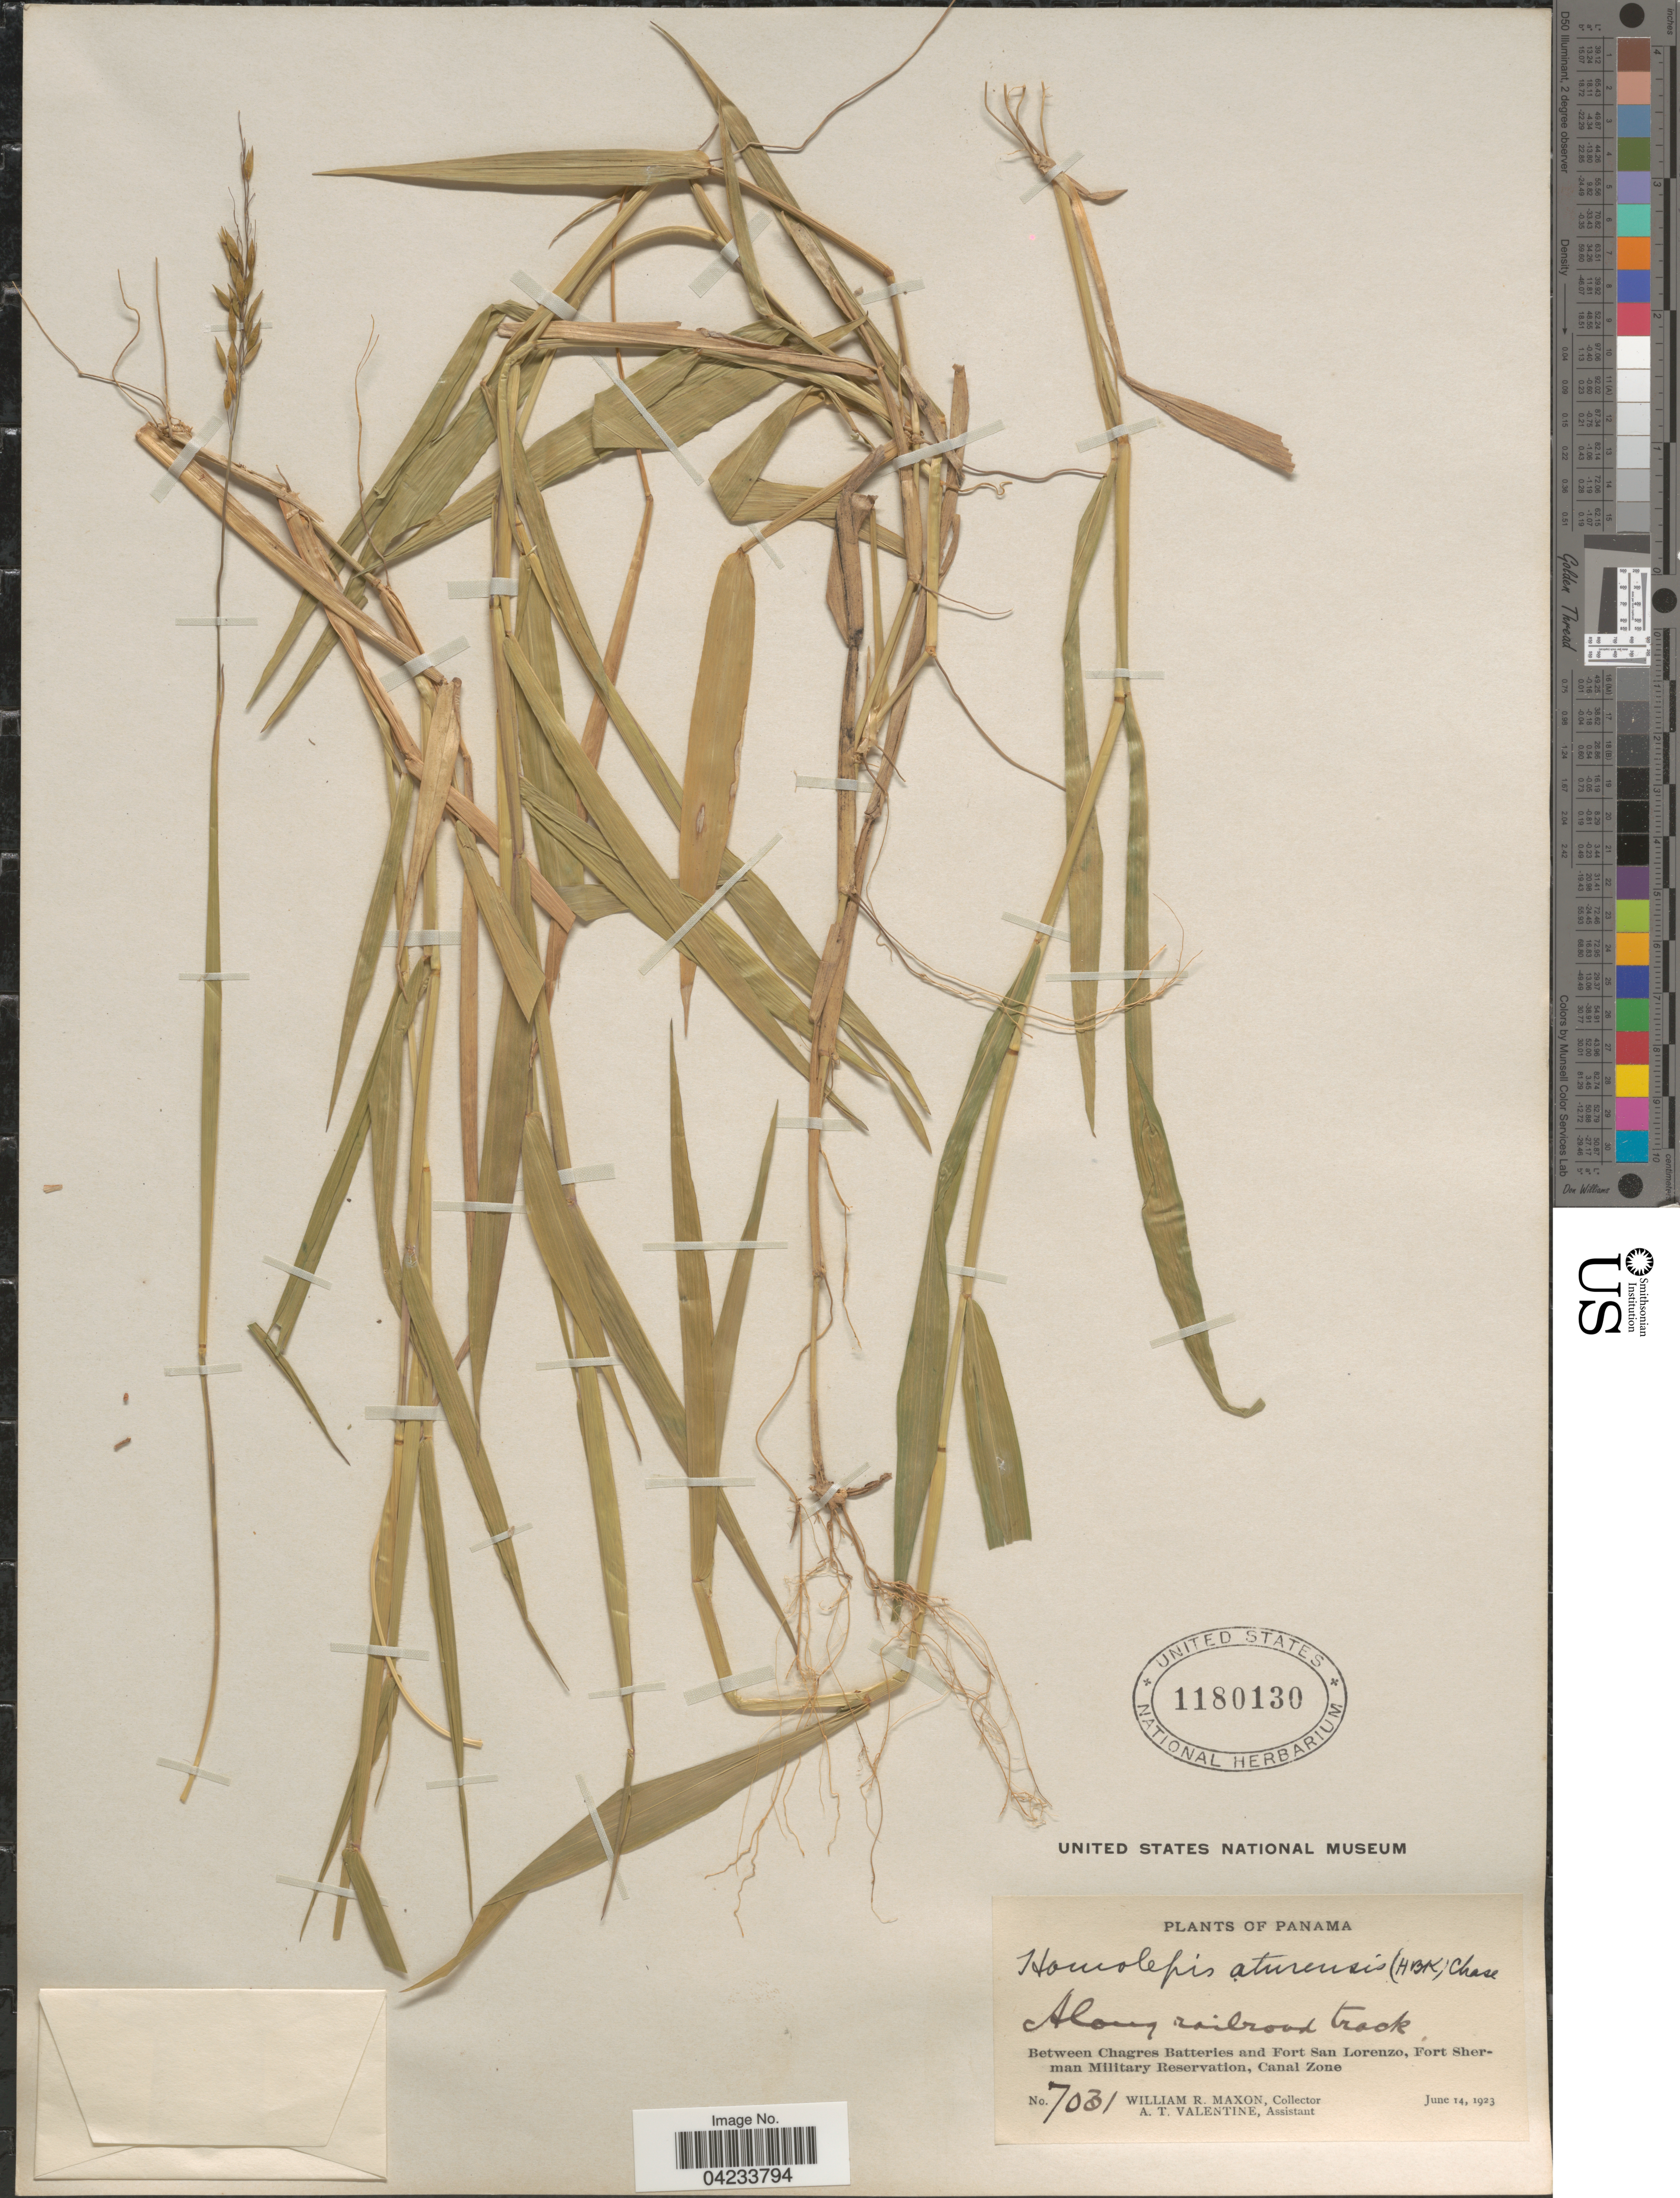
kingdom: Plantae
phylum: Tracheophyta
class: Liliopsida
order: Poales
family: Poaceae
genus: Homolepis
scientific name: Homolepis aturensis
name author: (Kunth) Chase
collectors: W. R. Maxon & A. Valentine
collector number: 7031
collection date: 1923-06-14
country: Panama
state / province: Colón / Panamá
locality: Between Chagres Batteries and Fort San Lorenzo, Fort Sherman Military Reservation, Canal Zone.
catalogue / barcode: US 1180130